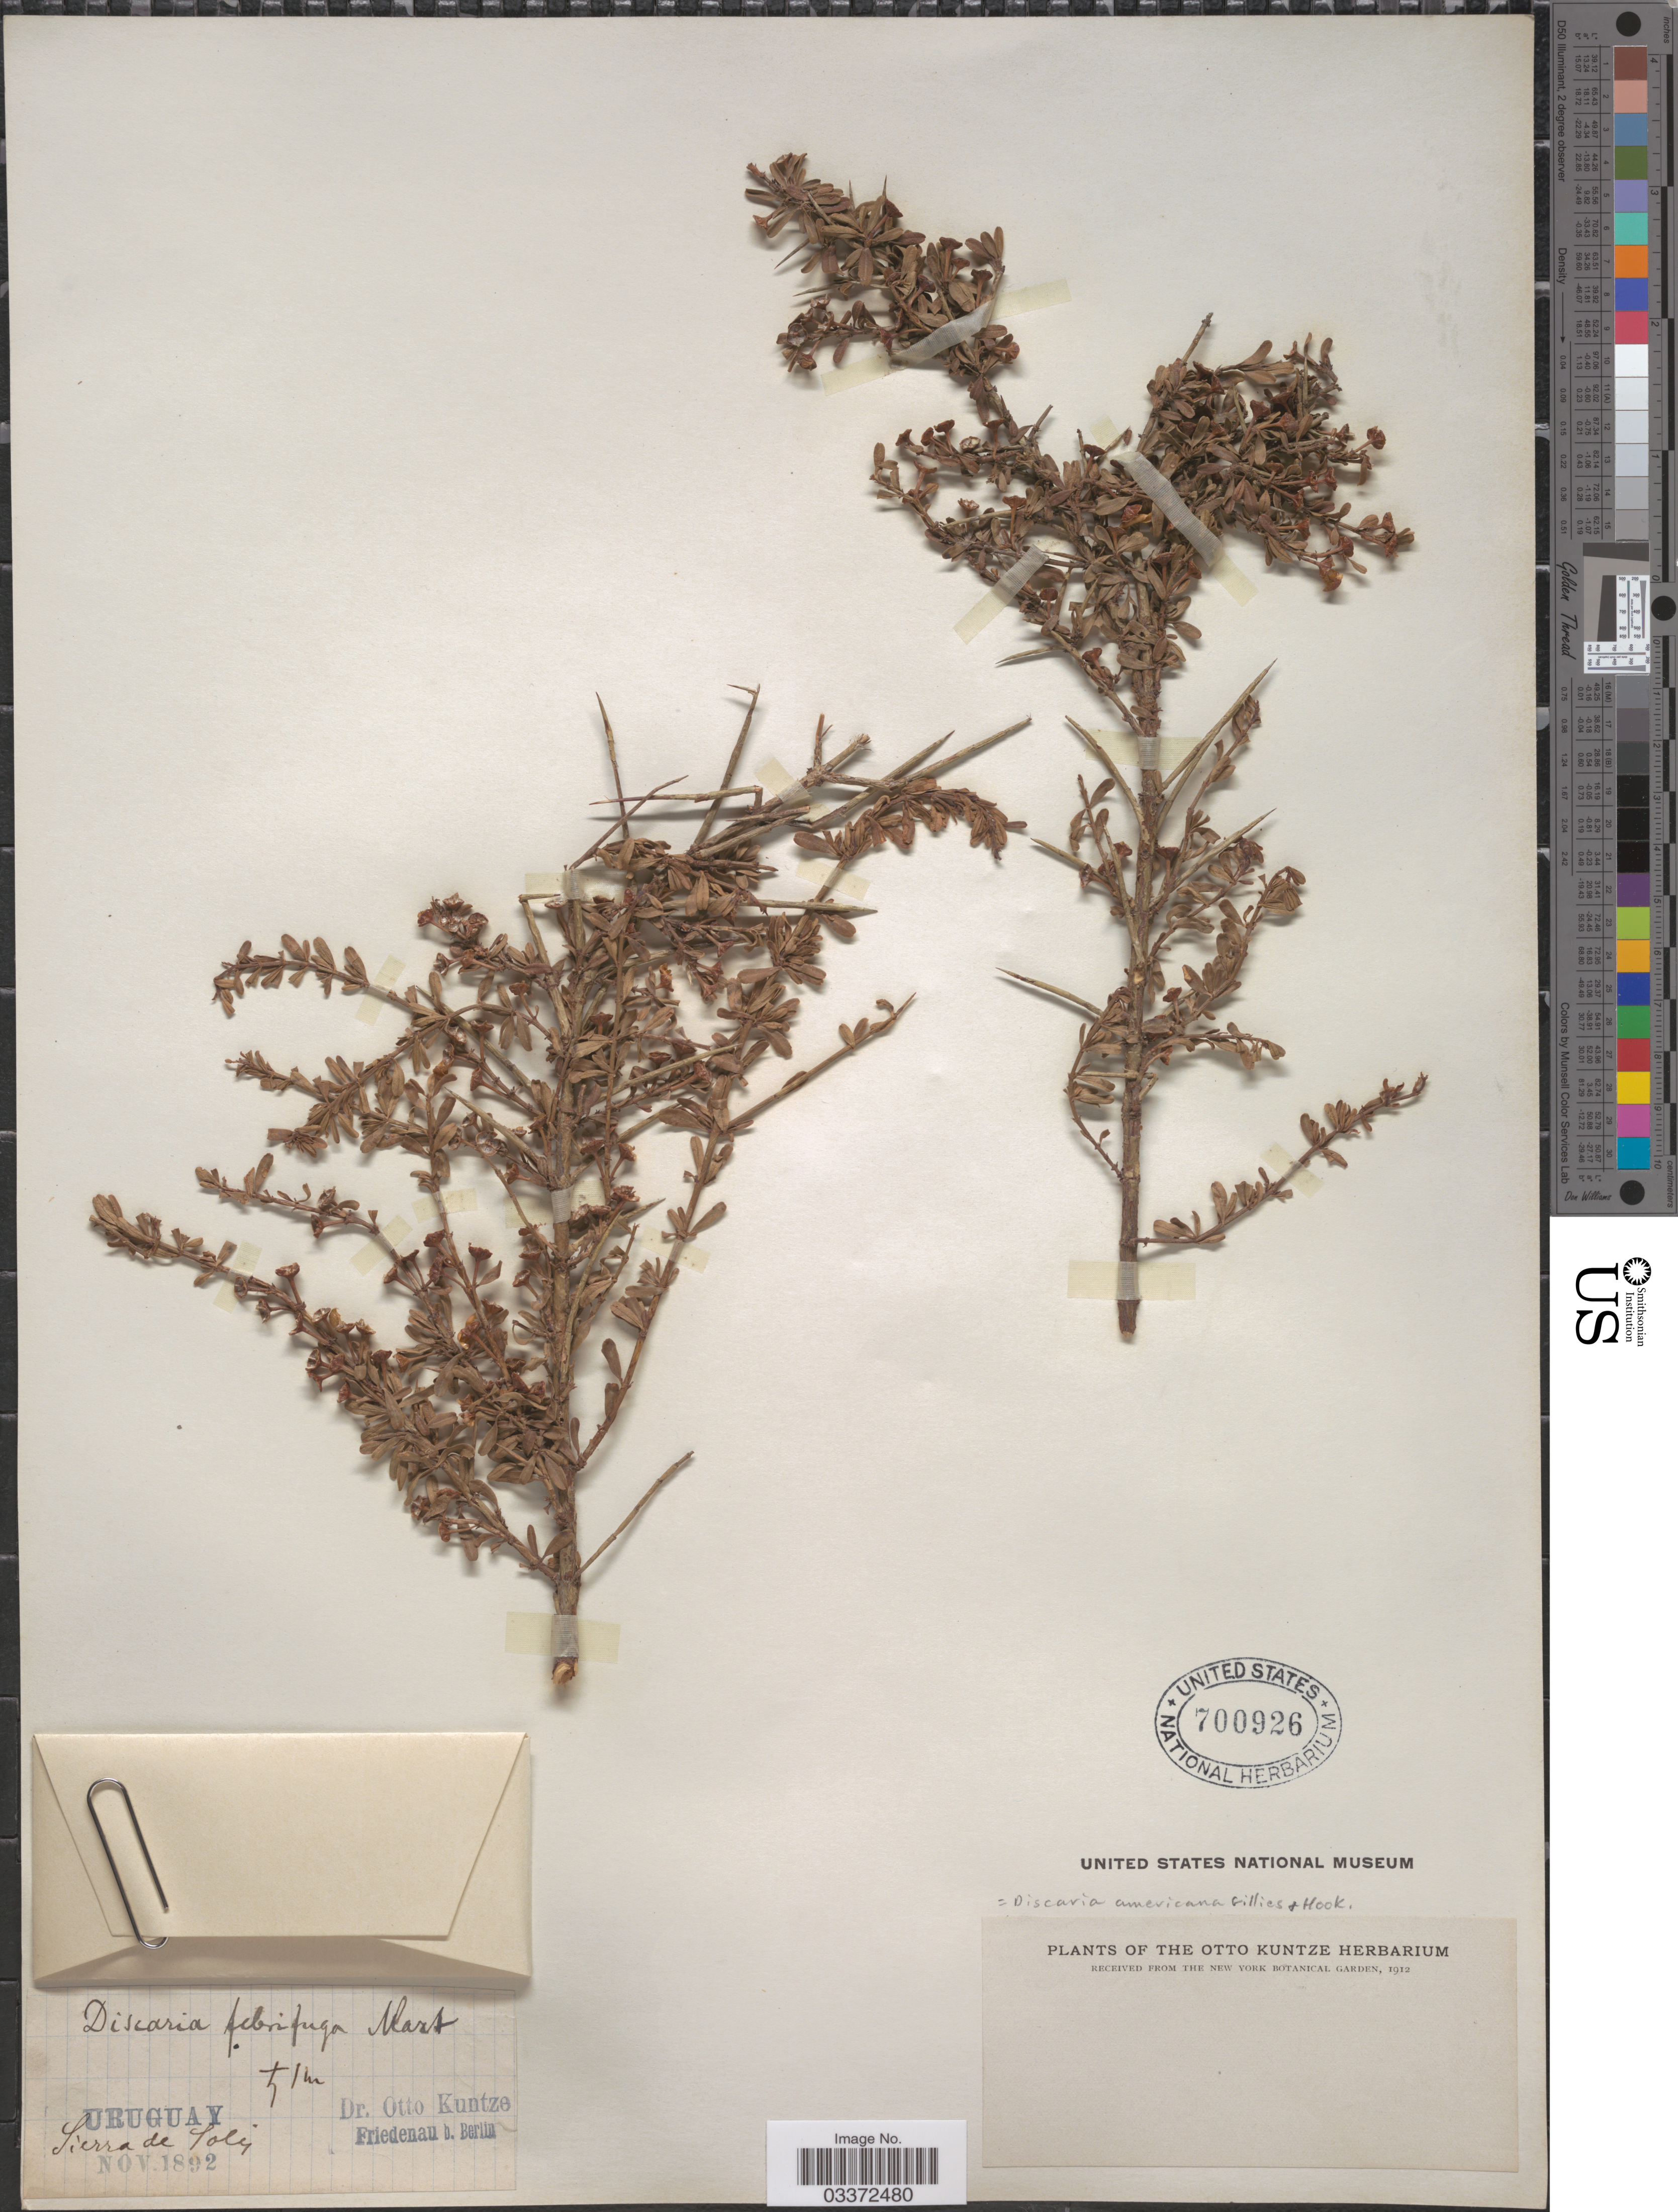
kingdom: Plantae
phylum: Tracheophyta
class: Magnoliopsida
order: Rosales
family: Rhamnaceae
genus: Discaria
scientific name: Discaria americana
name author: Gillies & Hook.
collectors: C.E.O. Kuntze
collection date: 1892-11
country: Uruguay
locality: Sierra de Solis.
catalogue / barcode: US 700926